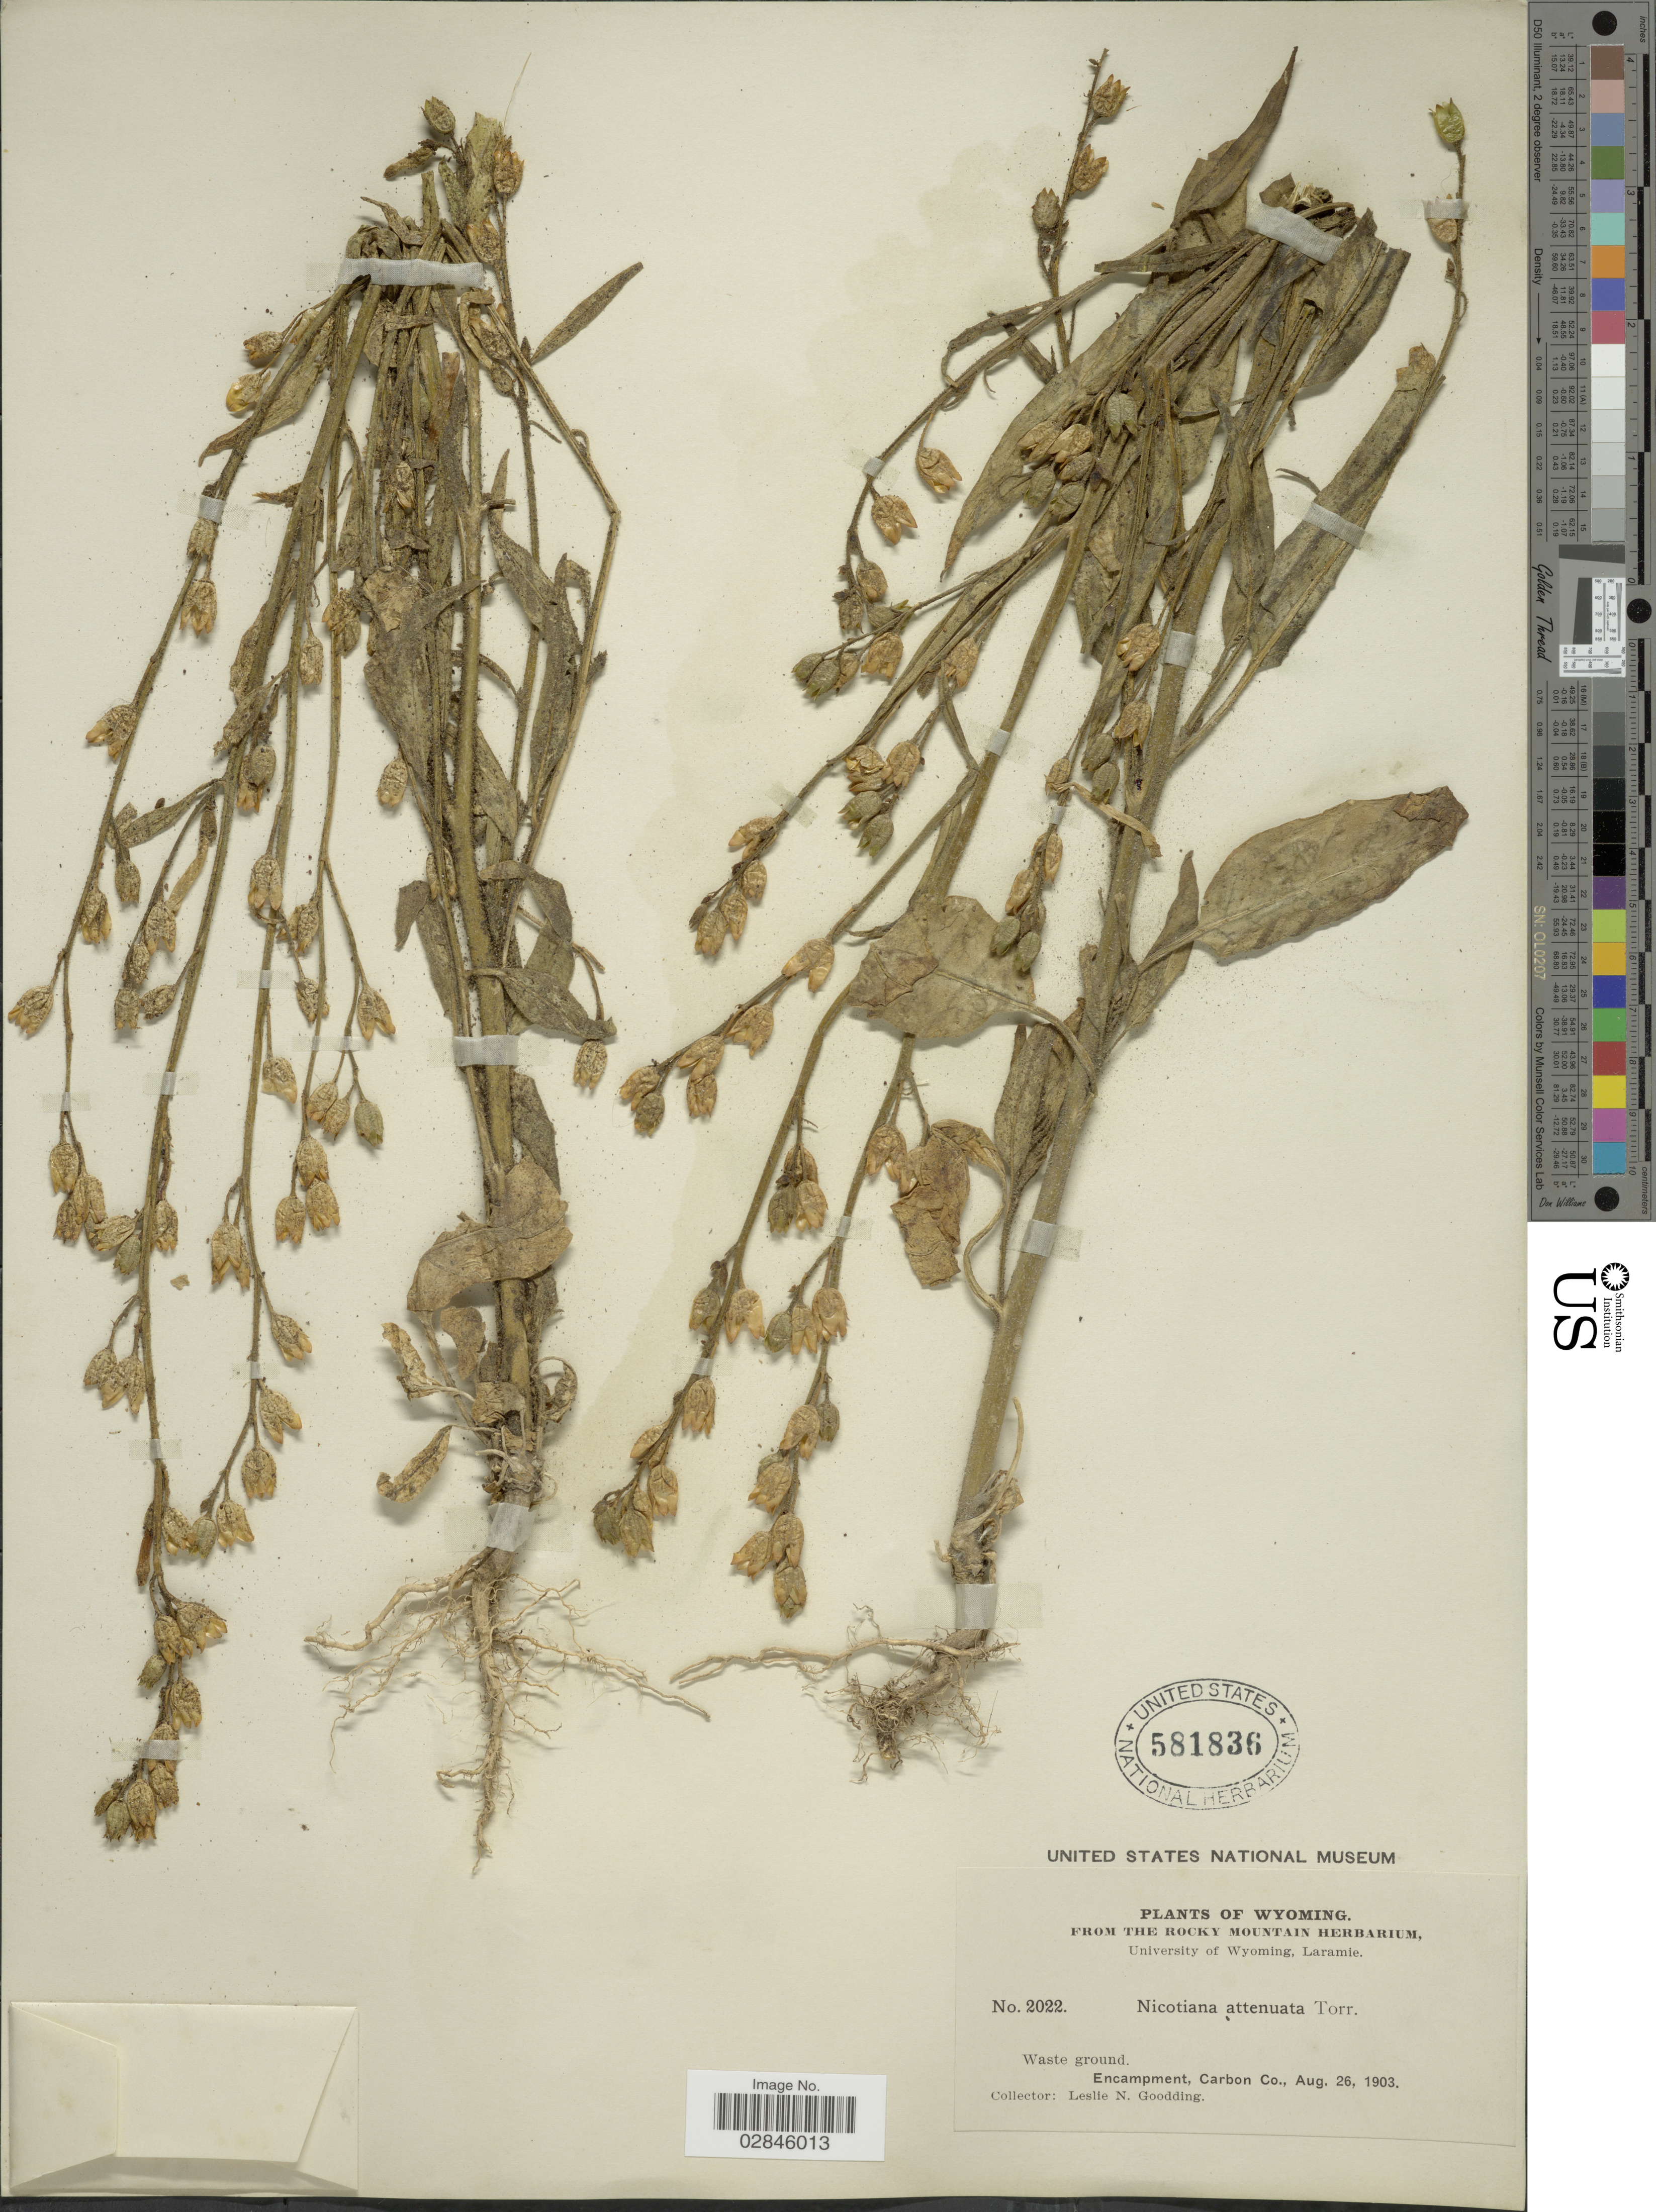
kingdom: Plantae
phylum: Tracheophyta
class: Magnoliopsida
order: Solanales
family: Solanaceae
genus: Nicotiana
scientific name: Nicotiana attenuata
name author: Torr. ex S. Watson in C. King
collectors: L. N. Goodding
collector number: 2022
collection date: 1903-08-26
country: United States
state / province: Wyoming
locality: Encampment, Carbon Co.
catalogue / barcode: US 581836